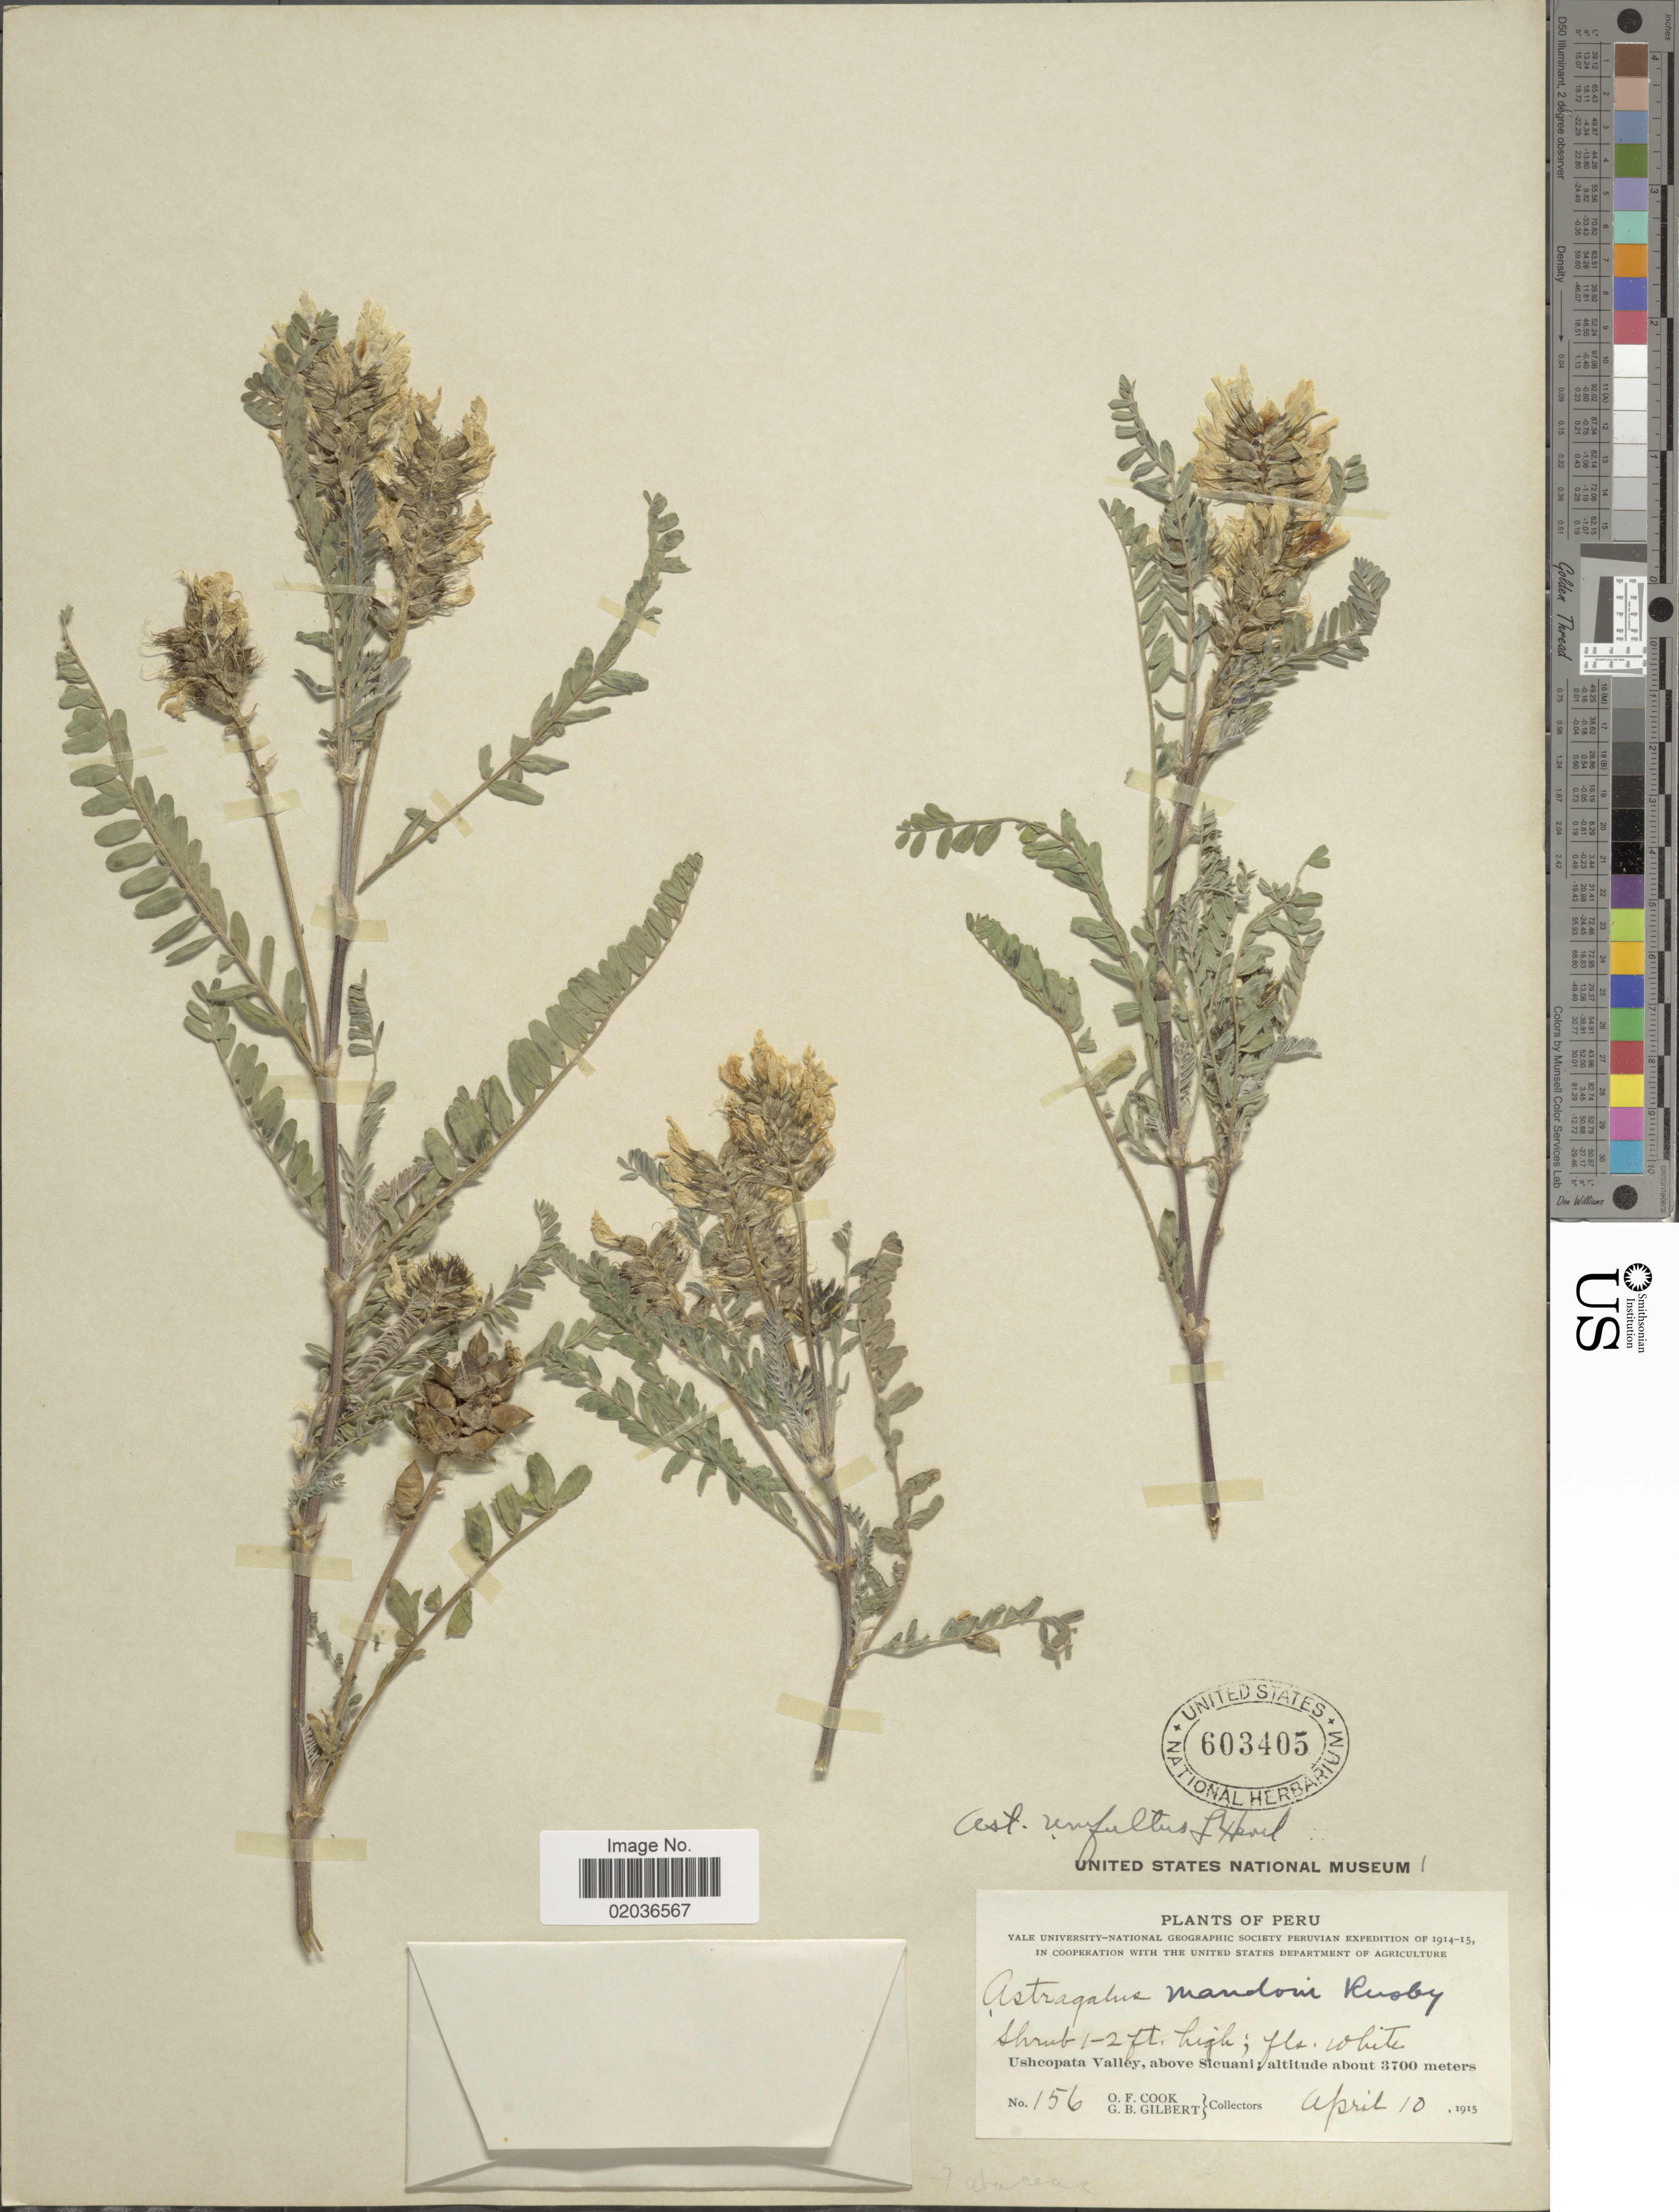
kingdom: Plantae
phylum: Tracheophyta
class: Magnoliopsida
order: Fabales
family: Fabaceae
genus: Astragalus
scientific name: Astragalus garbancillo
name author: Cav.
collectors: O. F. Cook & G. B. Gilbert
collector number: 156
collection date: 1915-04-10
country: Peru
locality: Ushcopata Valley, above Sicuani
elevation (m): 3700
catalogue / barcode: US 603405